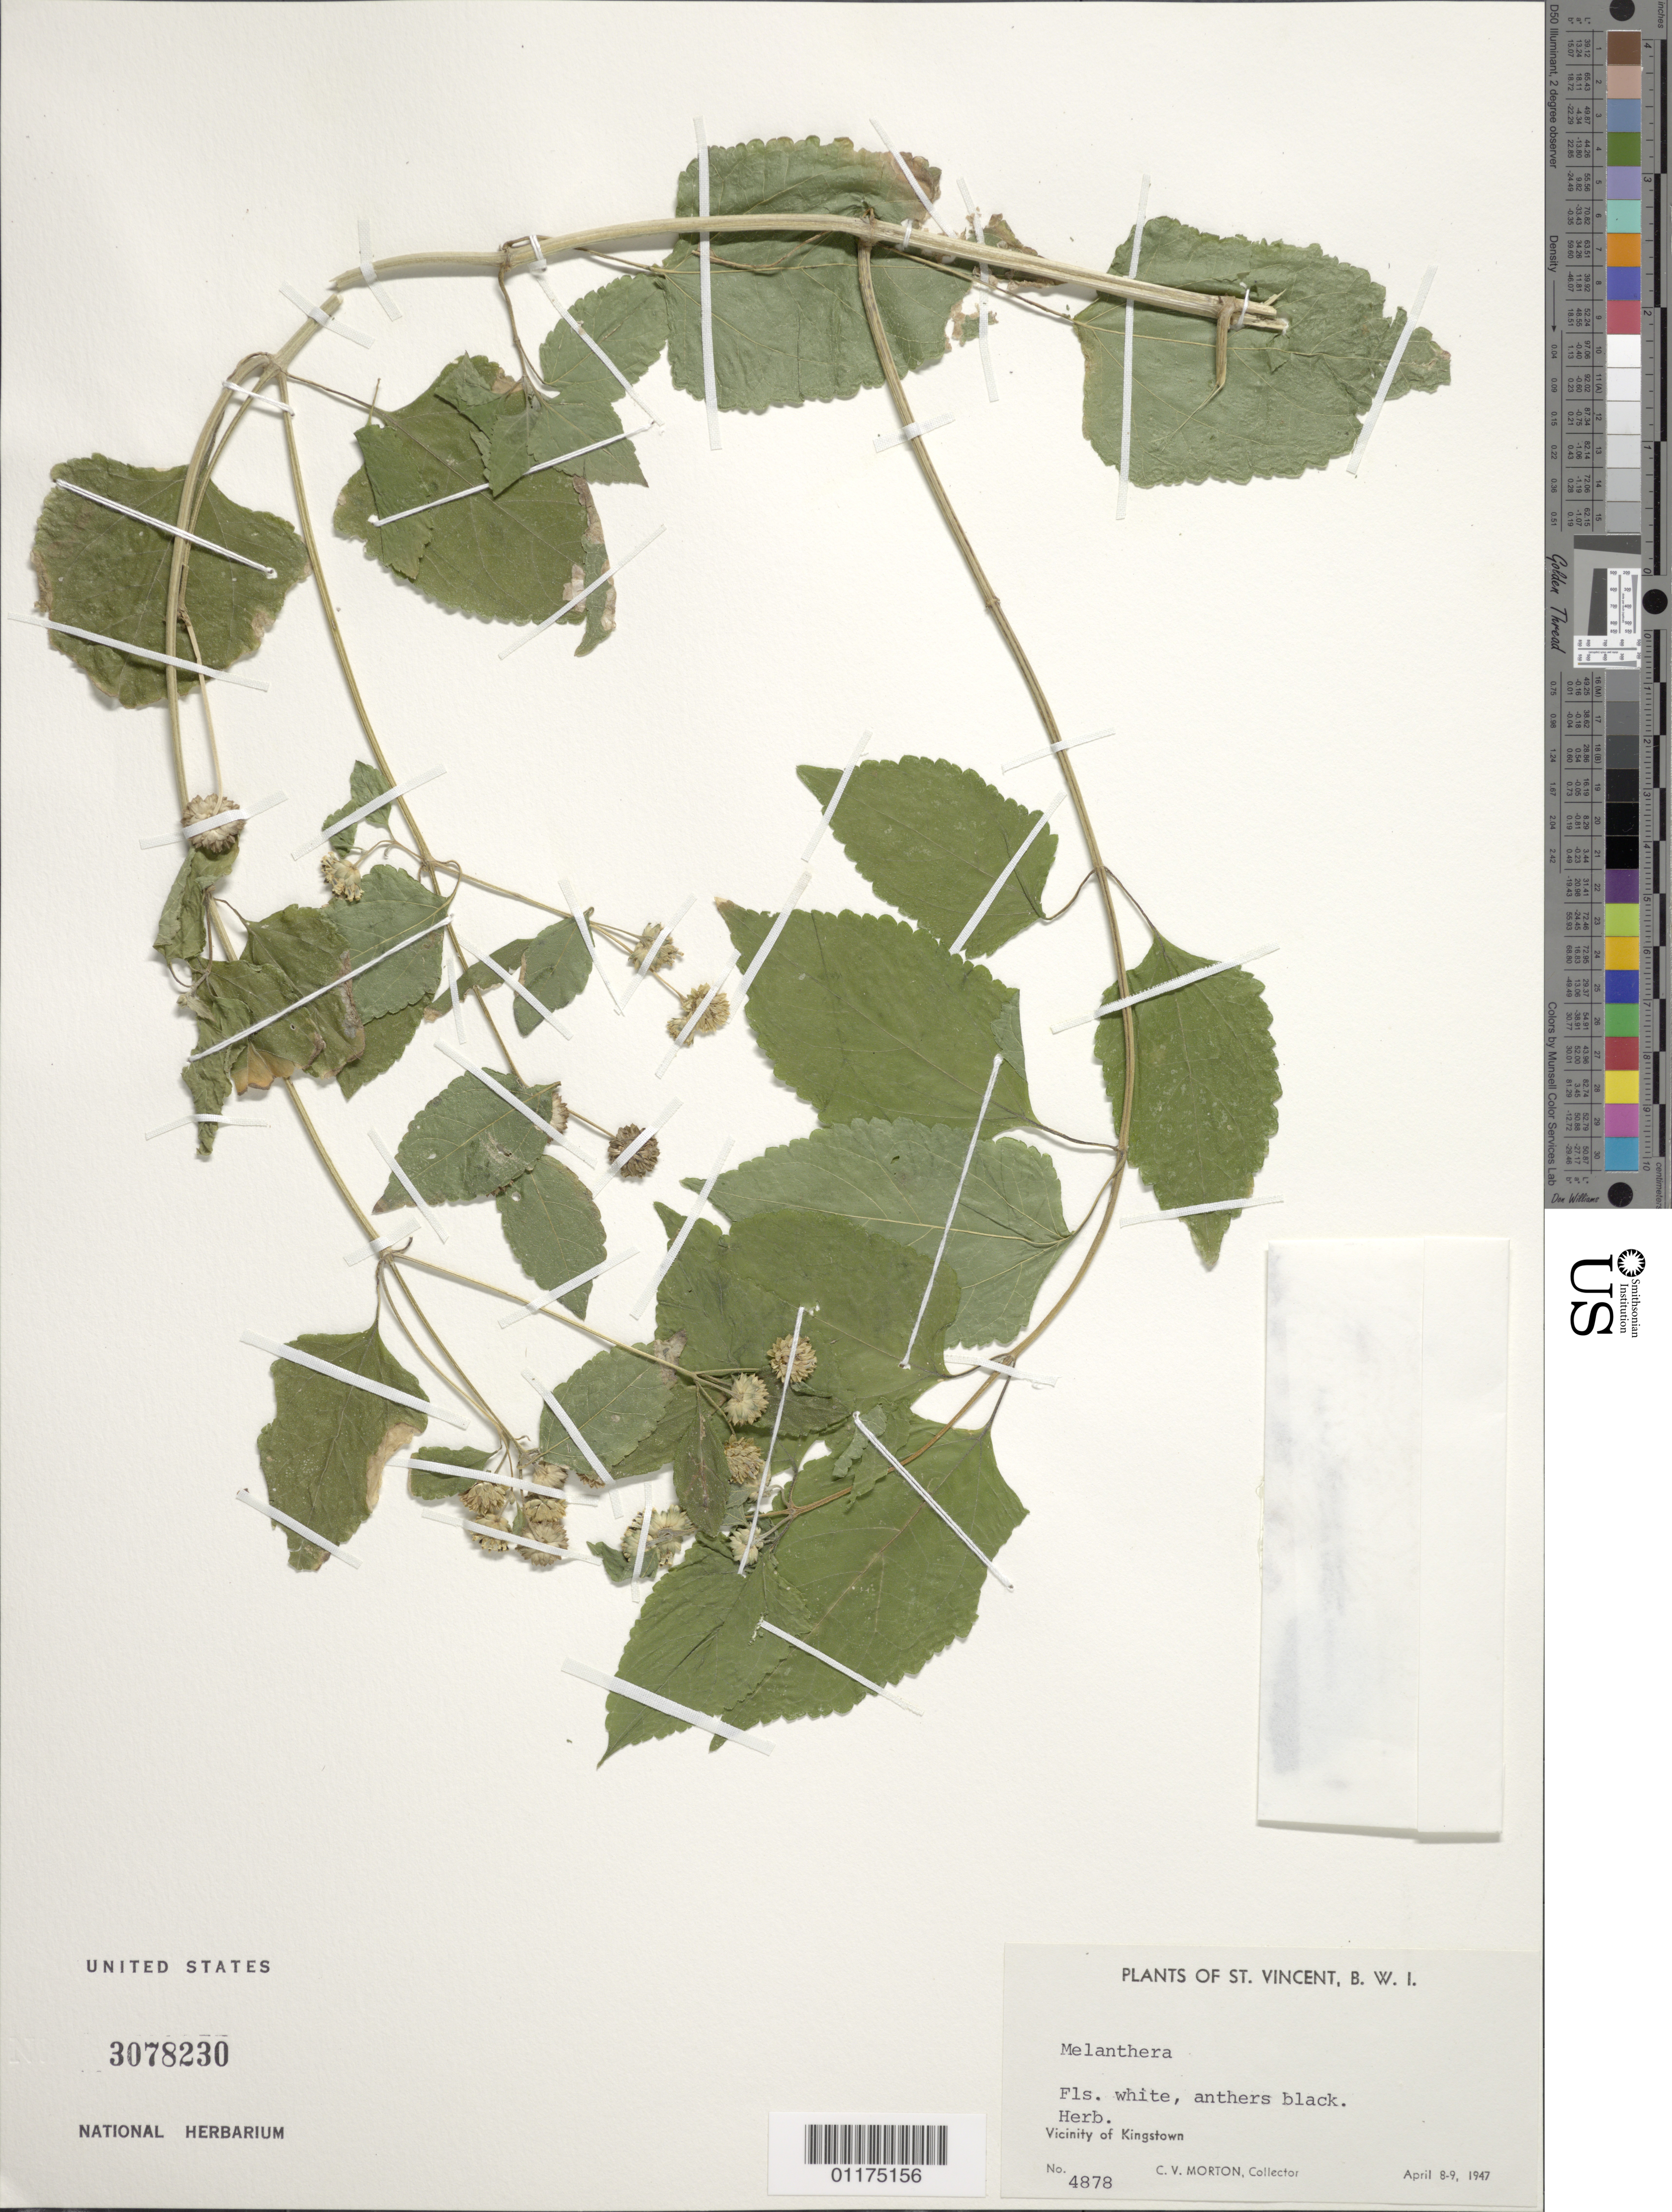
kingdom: Plantae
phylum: Tracheophyta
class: Magnoliopsida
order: Asterales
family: Asteraceae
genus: Melanthera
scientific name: Melanthera sp.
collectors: C. V. Morton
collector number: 4878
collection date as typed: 08 Apr 1947 to 09 Apr 1947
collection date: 1947-04-08/1947-04-09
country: St. Vincent - Grenadines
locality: Vicinity of Kingstown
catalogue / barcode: US 3078230